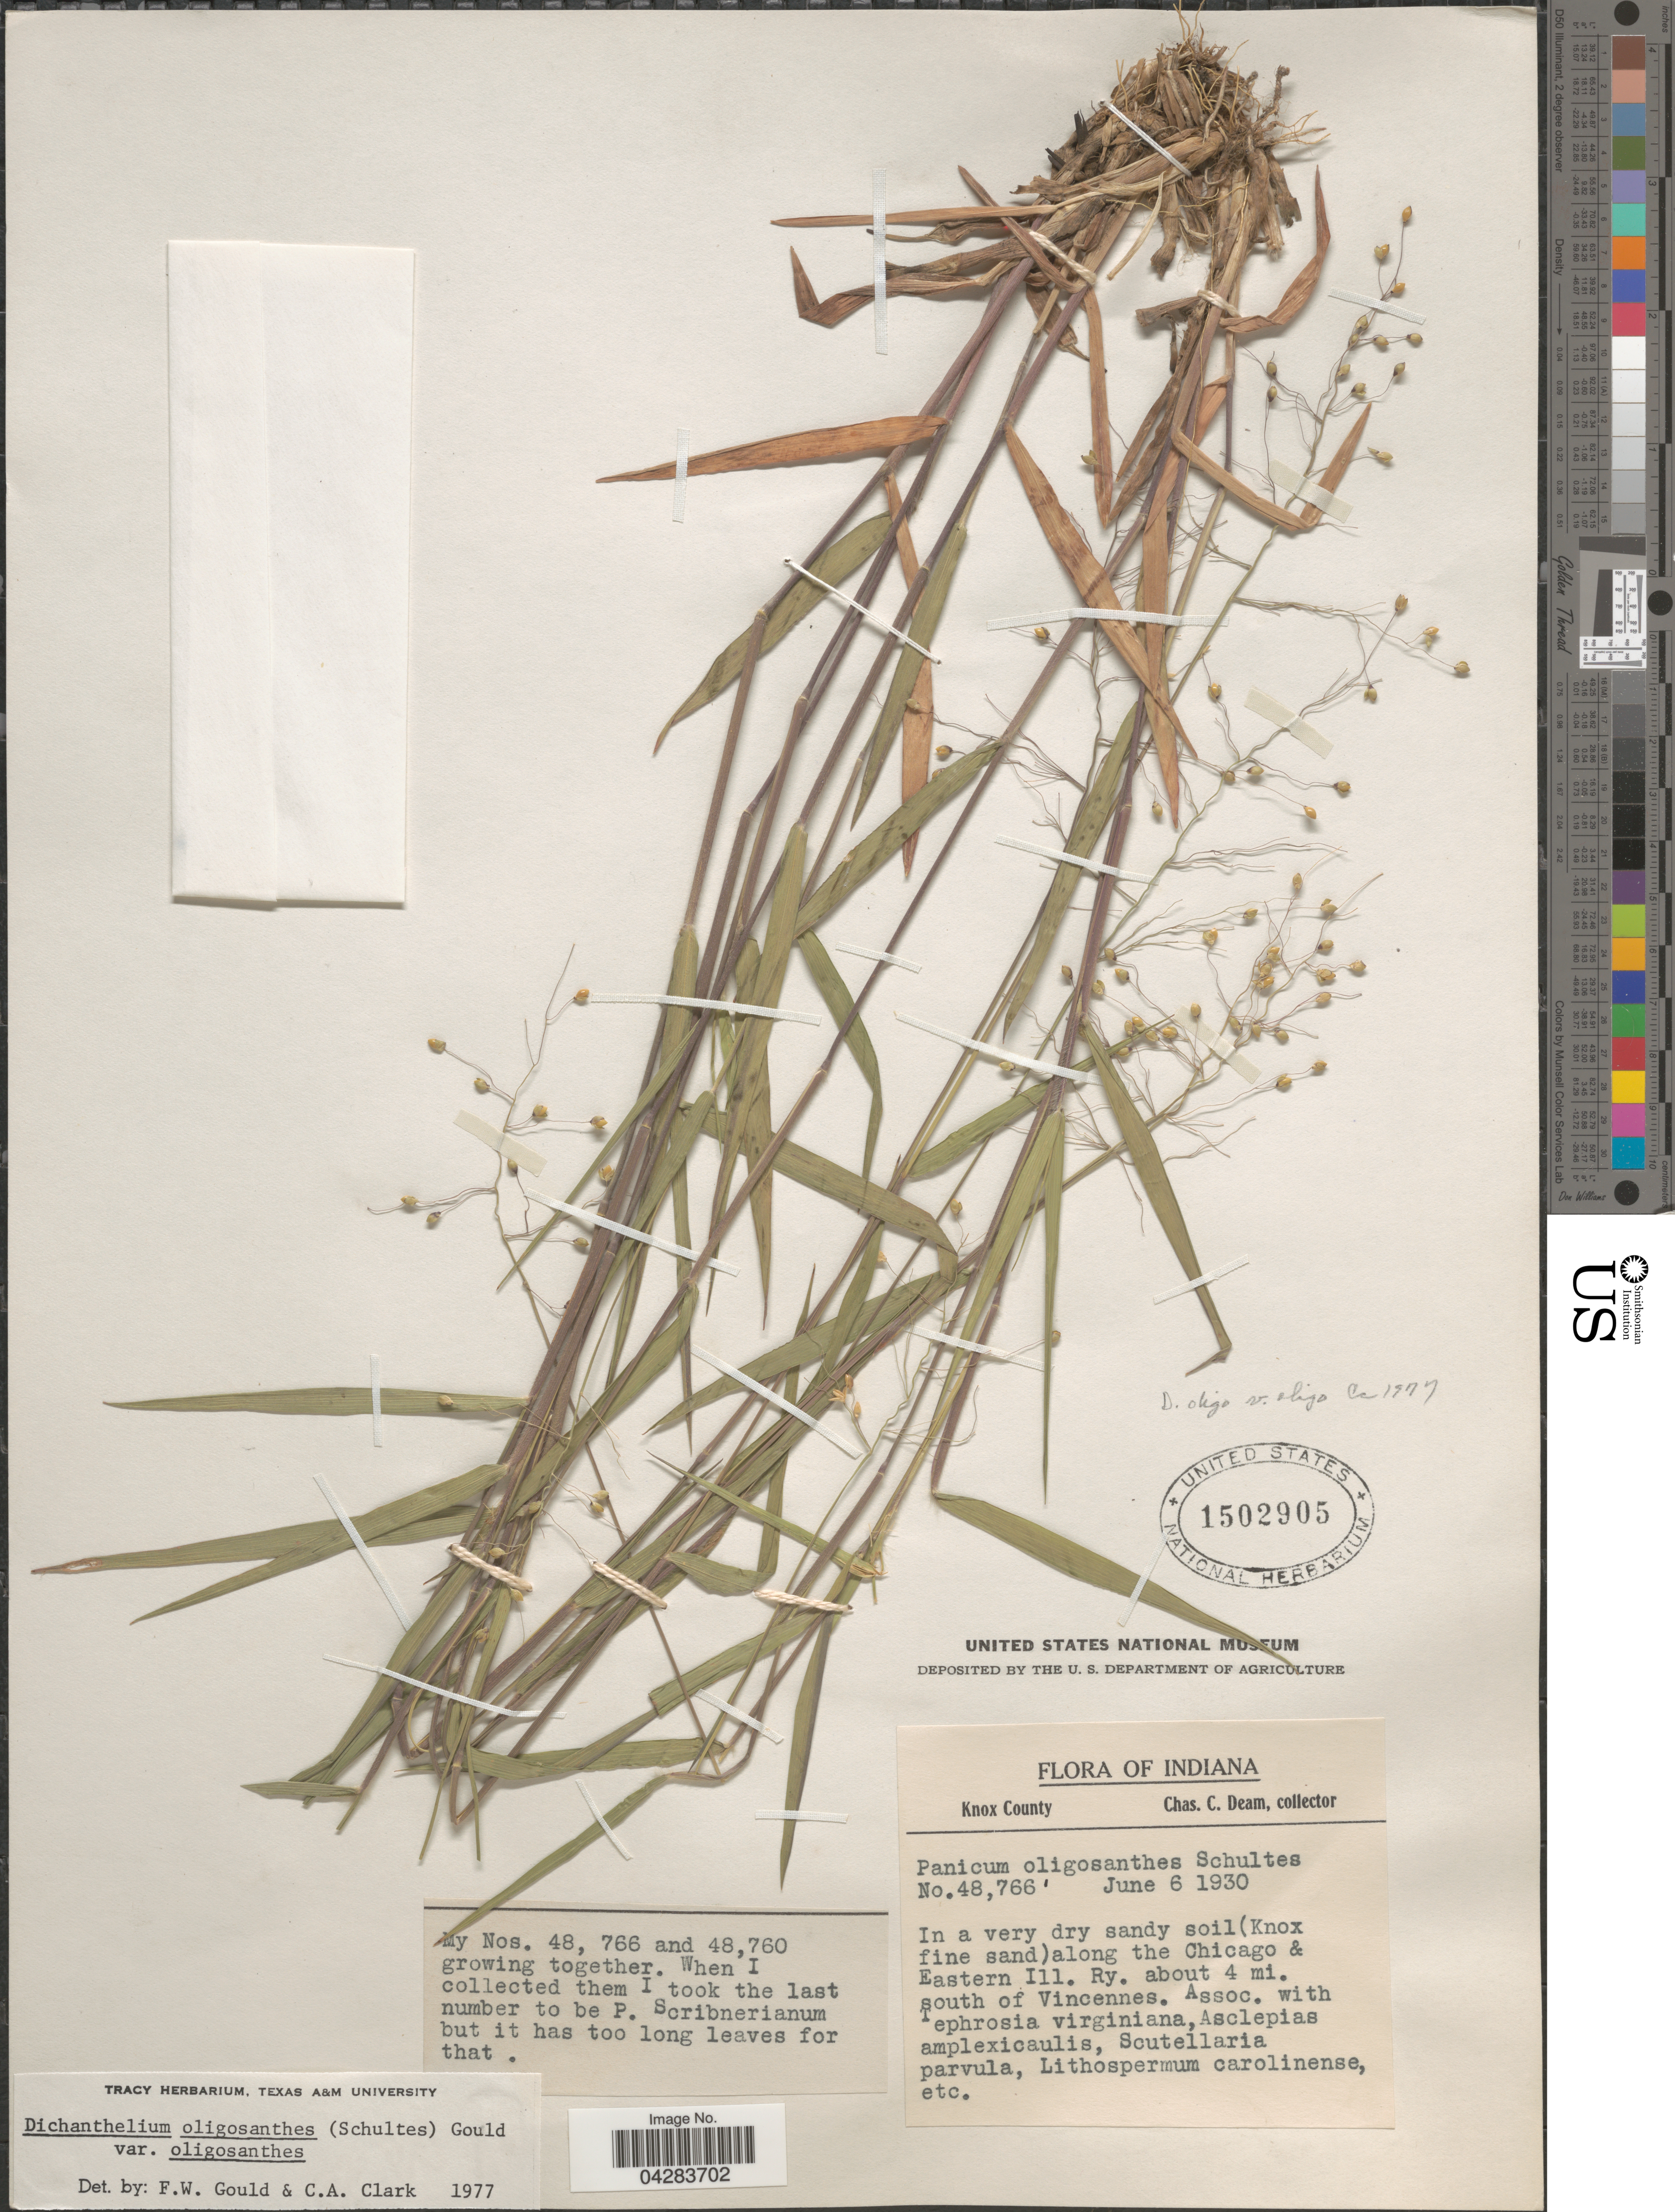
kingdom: Plantae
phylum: Tracheophyta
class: Liliopsida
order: Poales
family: Poaceae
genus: Dichanthelium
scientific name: Dichanthelium oligosanthes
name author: (Schult.) Gould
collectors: C. C. Deam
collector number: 48766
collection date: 1930-06-06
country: United States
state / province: Indiana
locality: Knox County. In a very dry sandy soil (Knox fine sand) along the Chicago & Eastern Ill. Ry. about 4 mi. south of Vincennes.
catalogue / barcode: US 1502905